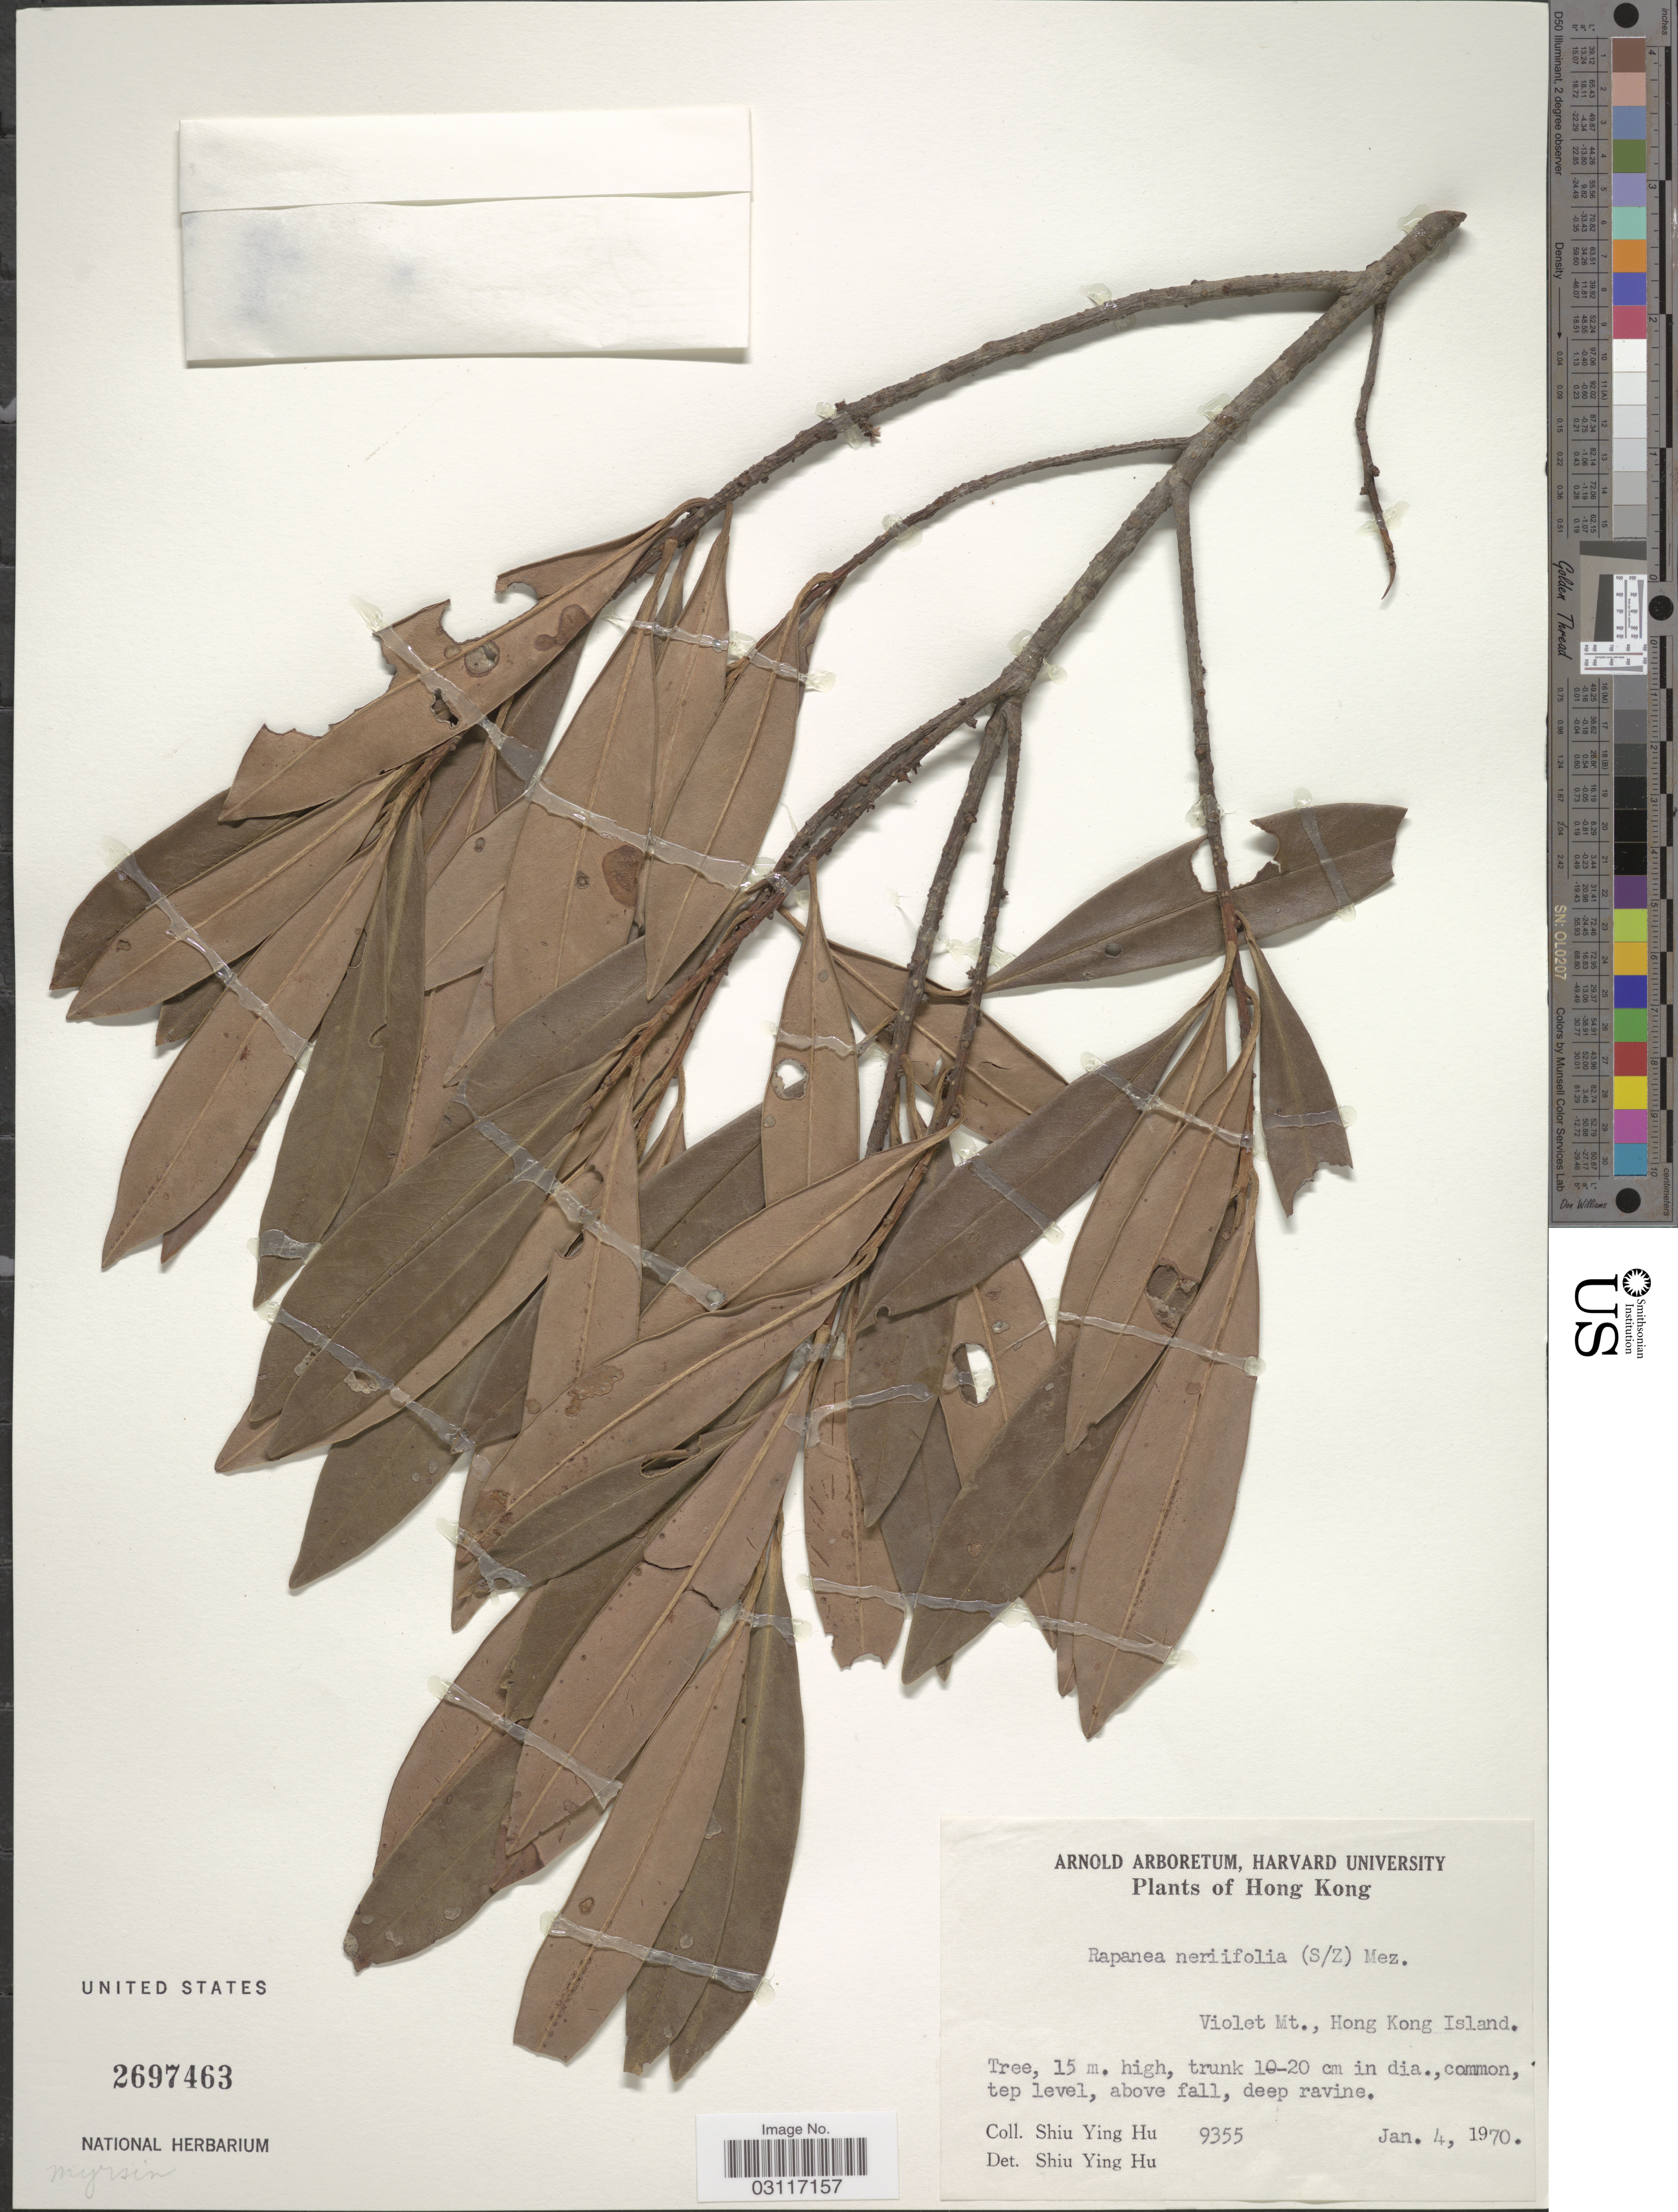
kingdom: Plantae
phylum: Tracheophyta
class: Magnoliopsida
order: Ericales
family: Primulaceae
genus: Myrsine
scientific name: Myrsine seguinii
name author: H. Lév.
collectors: S. Y. Hu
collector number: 9355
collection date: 1970-01-04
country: China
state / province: Hong Kong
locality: Violet Mt., Hong Kong Island.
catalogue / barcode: US 2697463